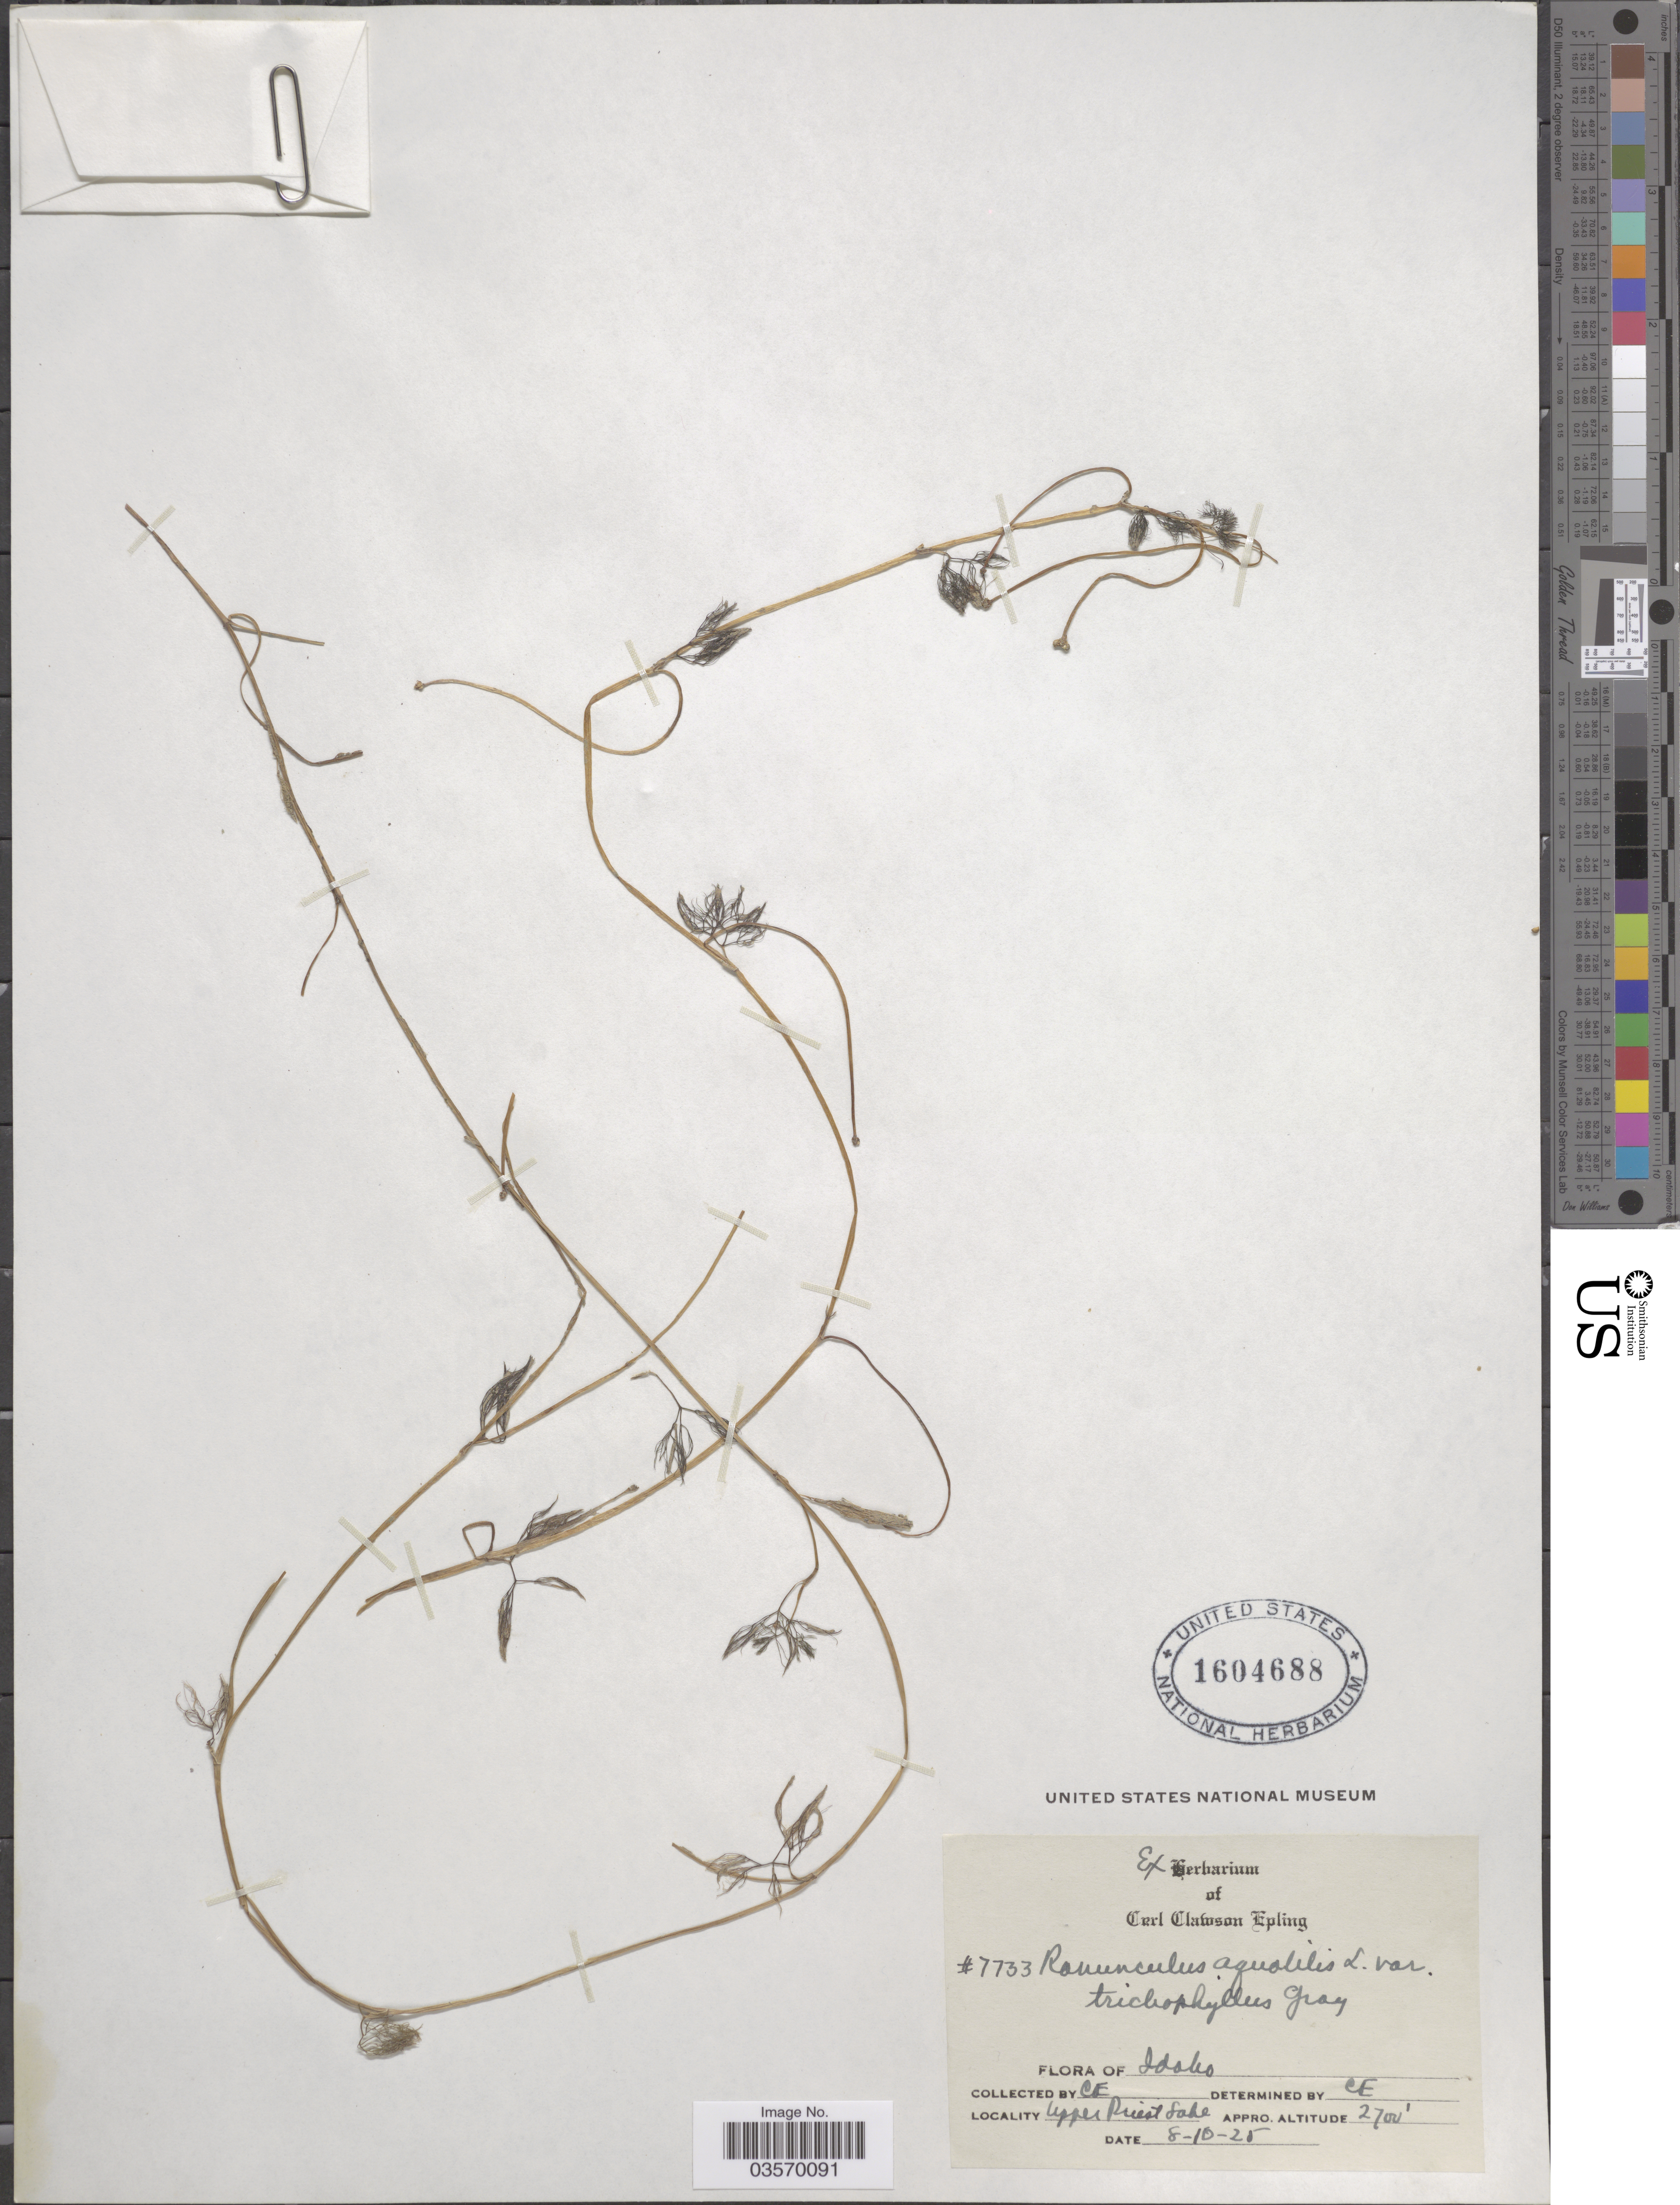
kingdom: Plantae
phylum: Tracheophyta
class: Magnoliopsida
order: Ranunculales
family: Ranunculaceae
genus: Ranunculus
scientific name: Ranunculus sp.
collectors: C. C. Epling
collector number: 7733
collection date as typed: Transcribed d/m/y: 10/8/25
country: United States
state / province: Idaho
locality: Upper Priest Lake.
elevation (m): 823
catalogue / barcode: US 1604688